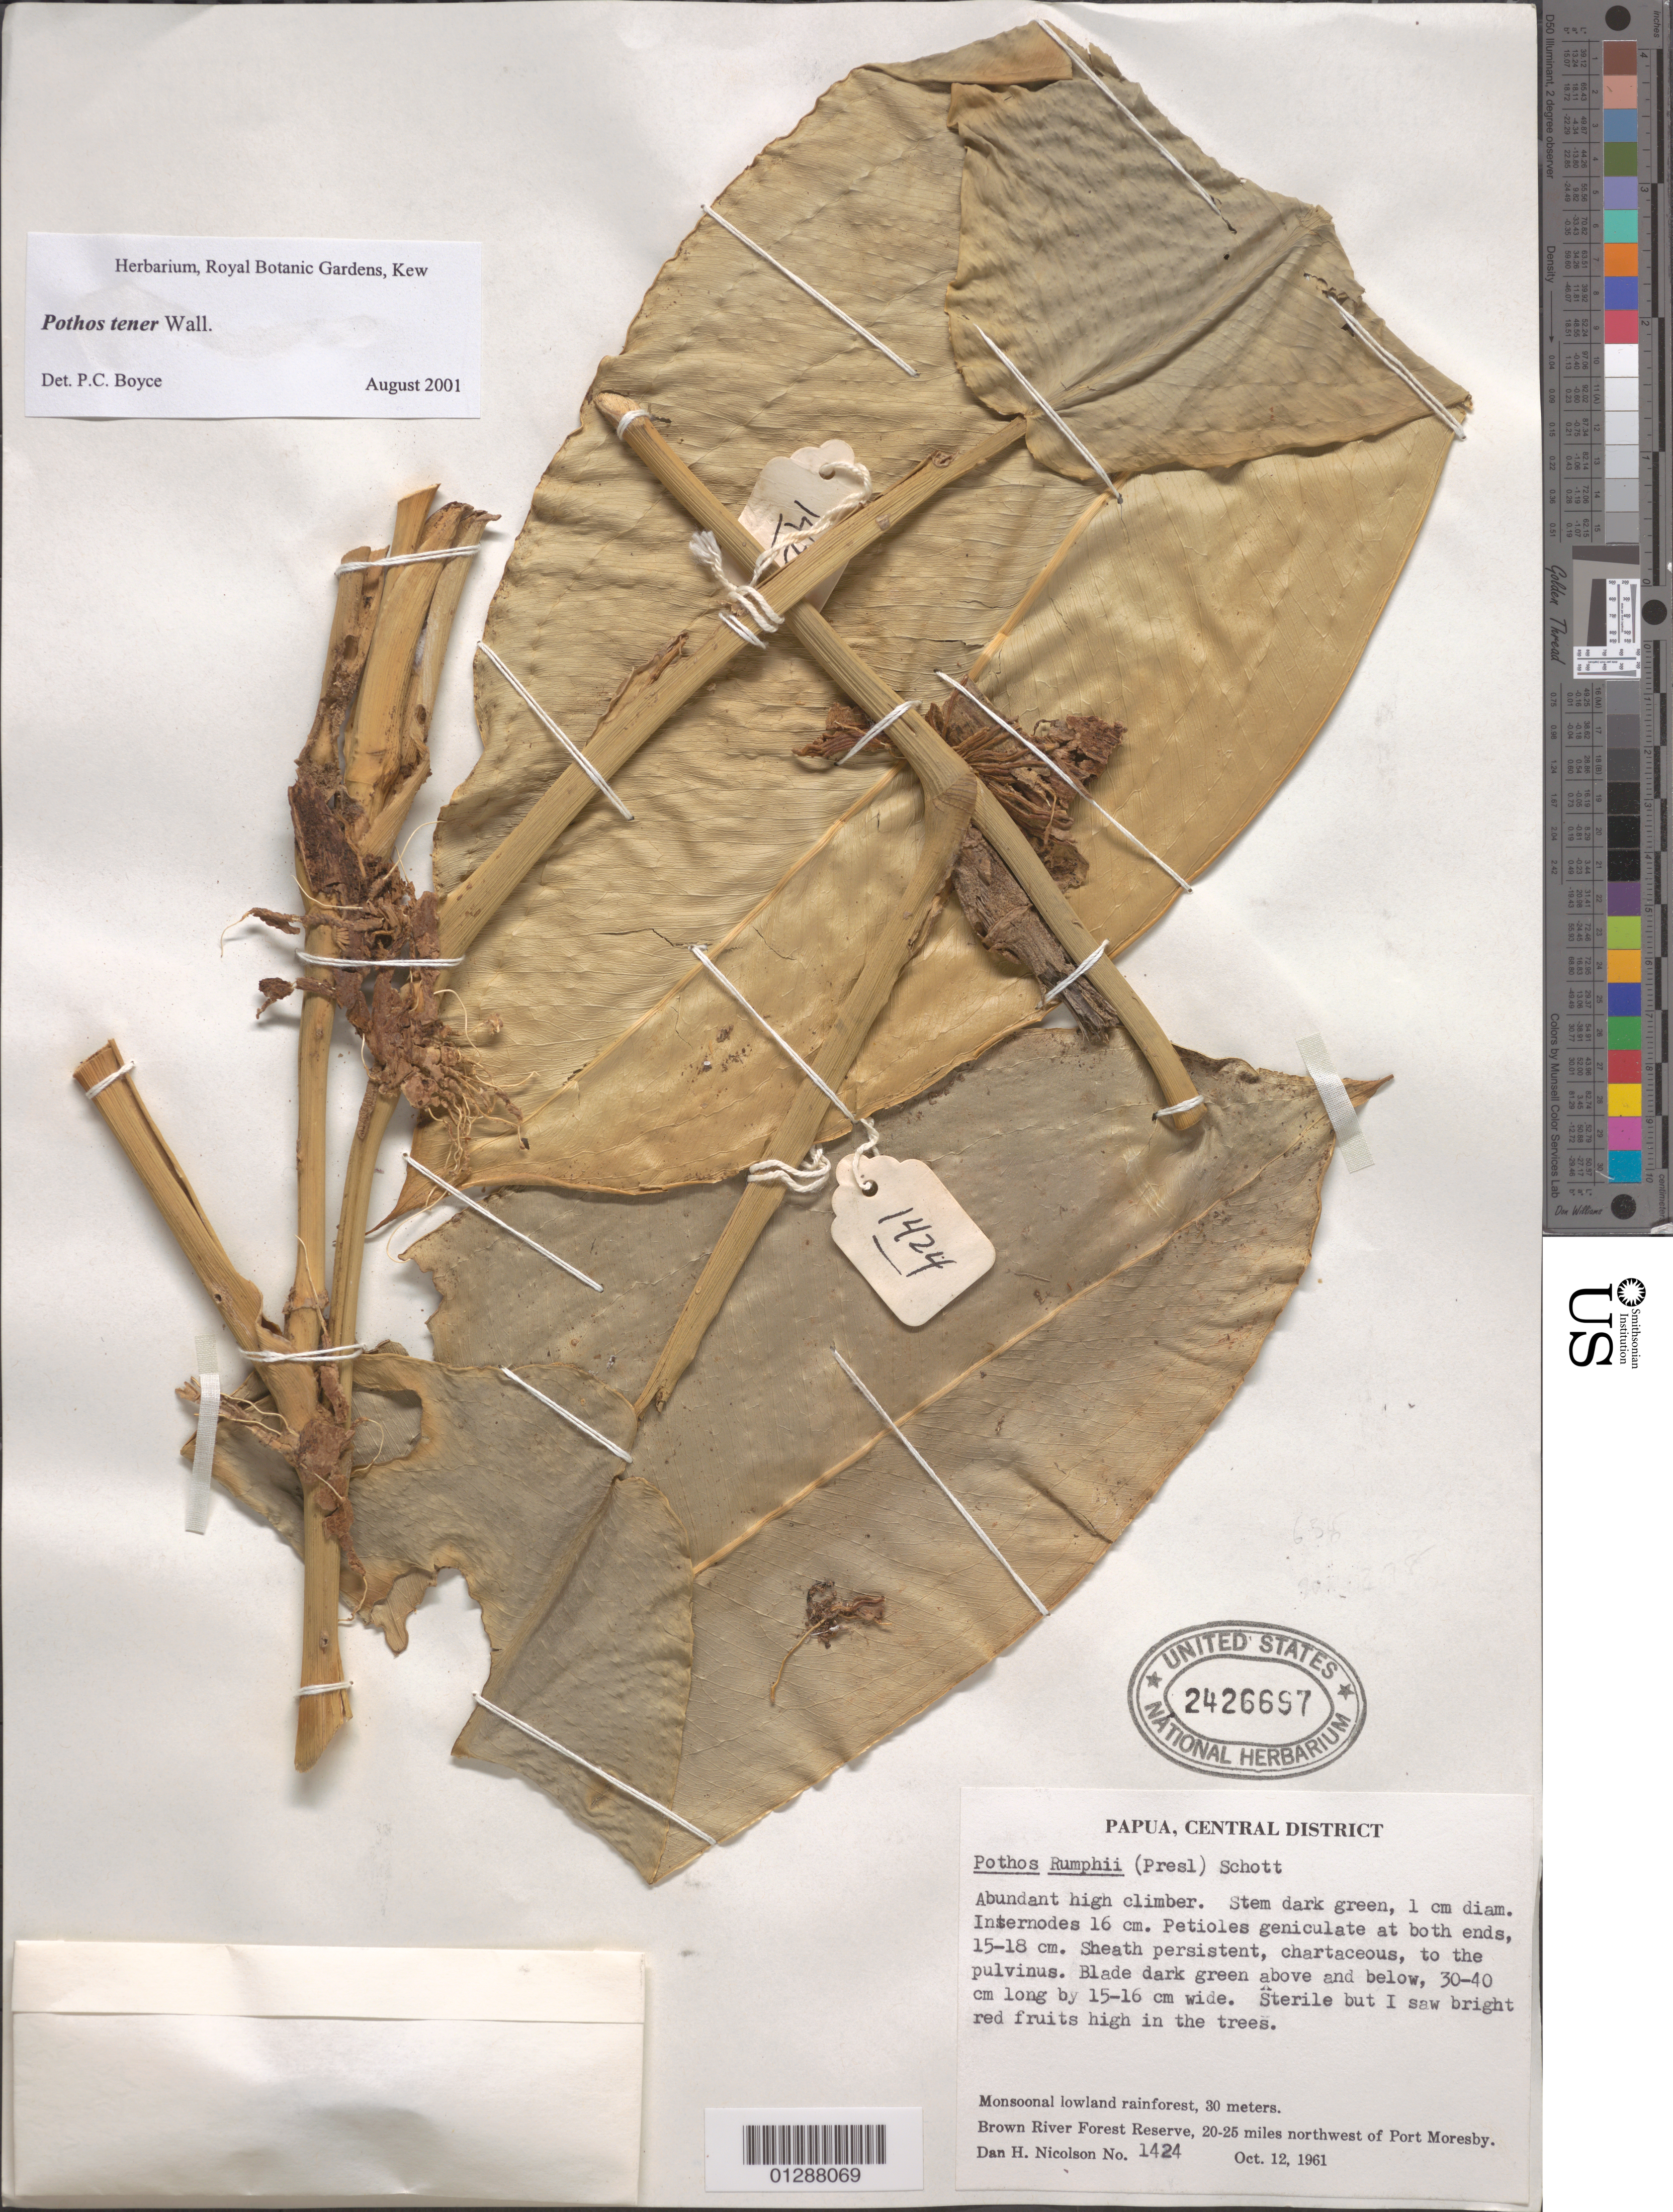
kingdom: Plantae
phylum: Tracheophyta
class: Liliopsida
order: Alismatales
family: Araceae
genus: Pothos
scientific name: Pothos tener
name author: Wall.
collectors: D. H. Nicolson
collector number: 1424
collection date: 1961-10-12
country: Papua New Guinea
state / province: Central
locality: Central District. Brown River Forest Reserve, 20-25 miles northwest of Port Moresby.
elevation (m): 30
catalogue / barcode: US 2426697